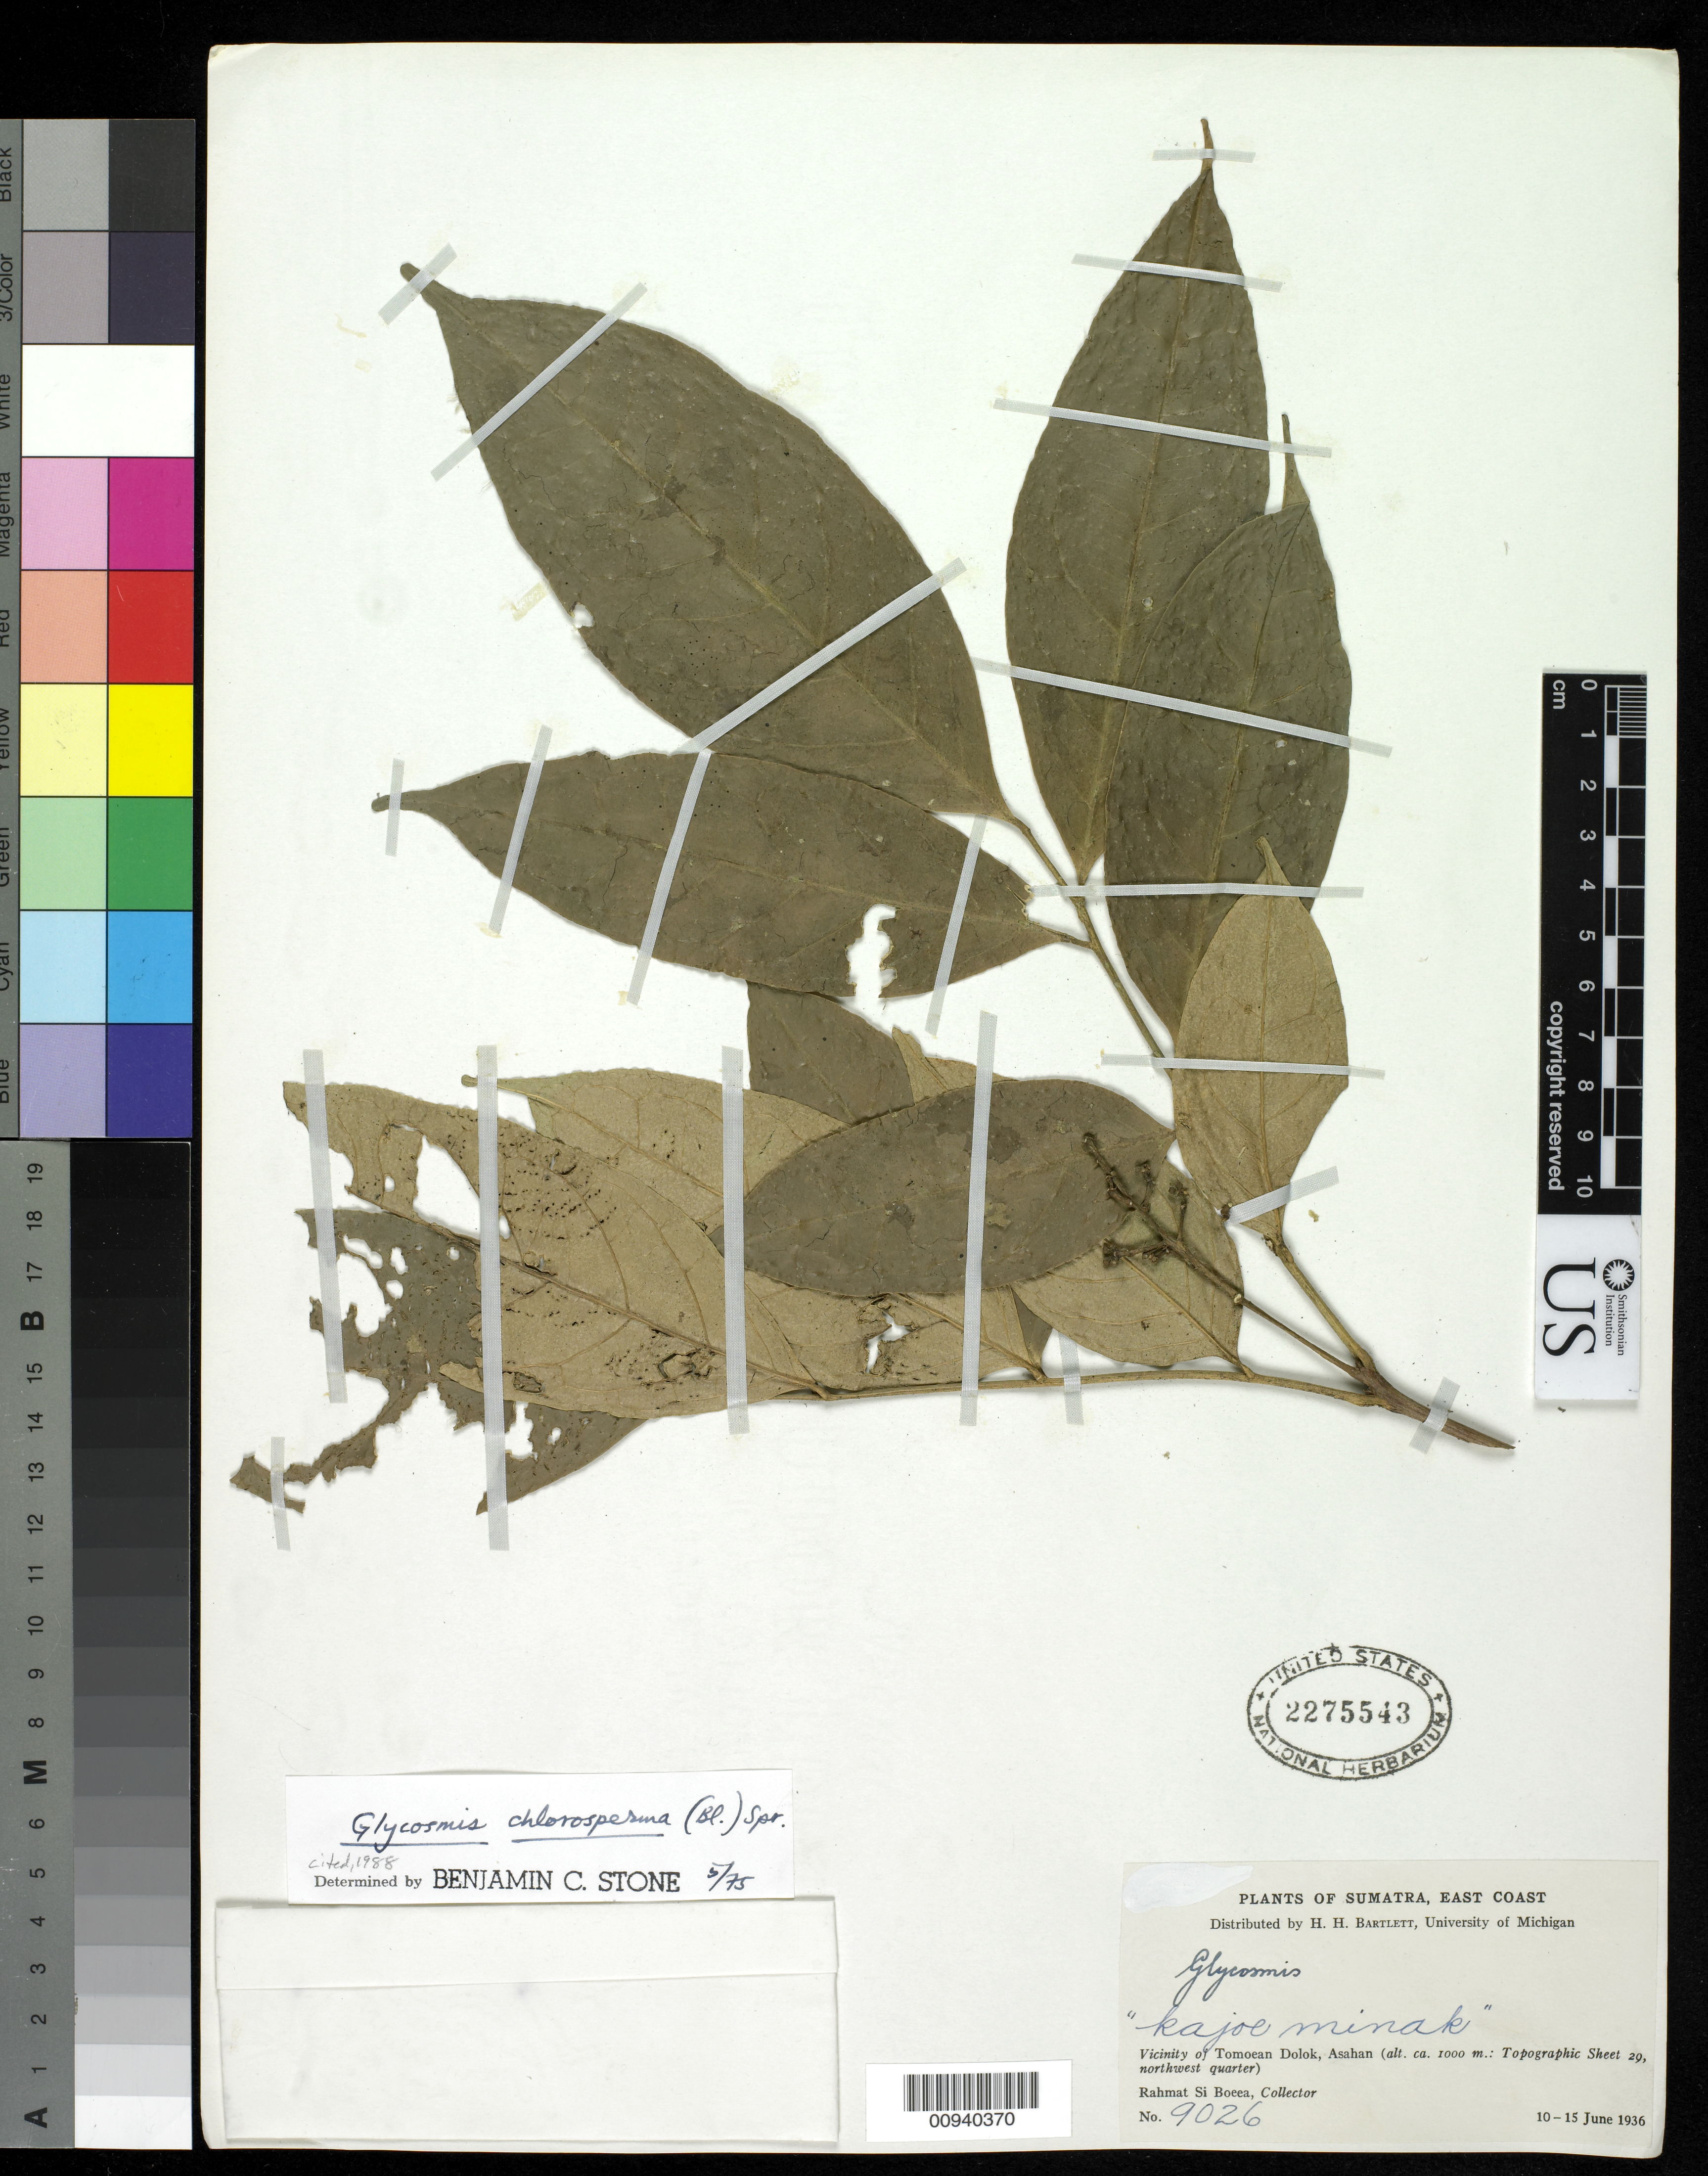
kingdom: Plantae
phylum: Tracheophyta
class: Magnoliopsida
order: Sapindales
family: Rutaceae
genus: Glycosmis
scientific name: Glycosmis chlorosperma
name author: Spreng.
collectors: Rahmat Si Boeea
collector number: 9026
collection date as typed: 10 Jun 1936 to 15 Jun 1936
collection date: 1936-06-10/1936-06-15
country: Indonesia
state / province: Sumatra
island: Sumatra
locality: Vicinity of tomoean dolok, Asahan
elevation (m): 1000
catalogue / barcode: US 2275543